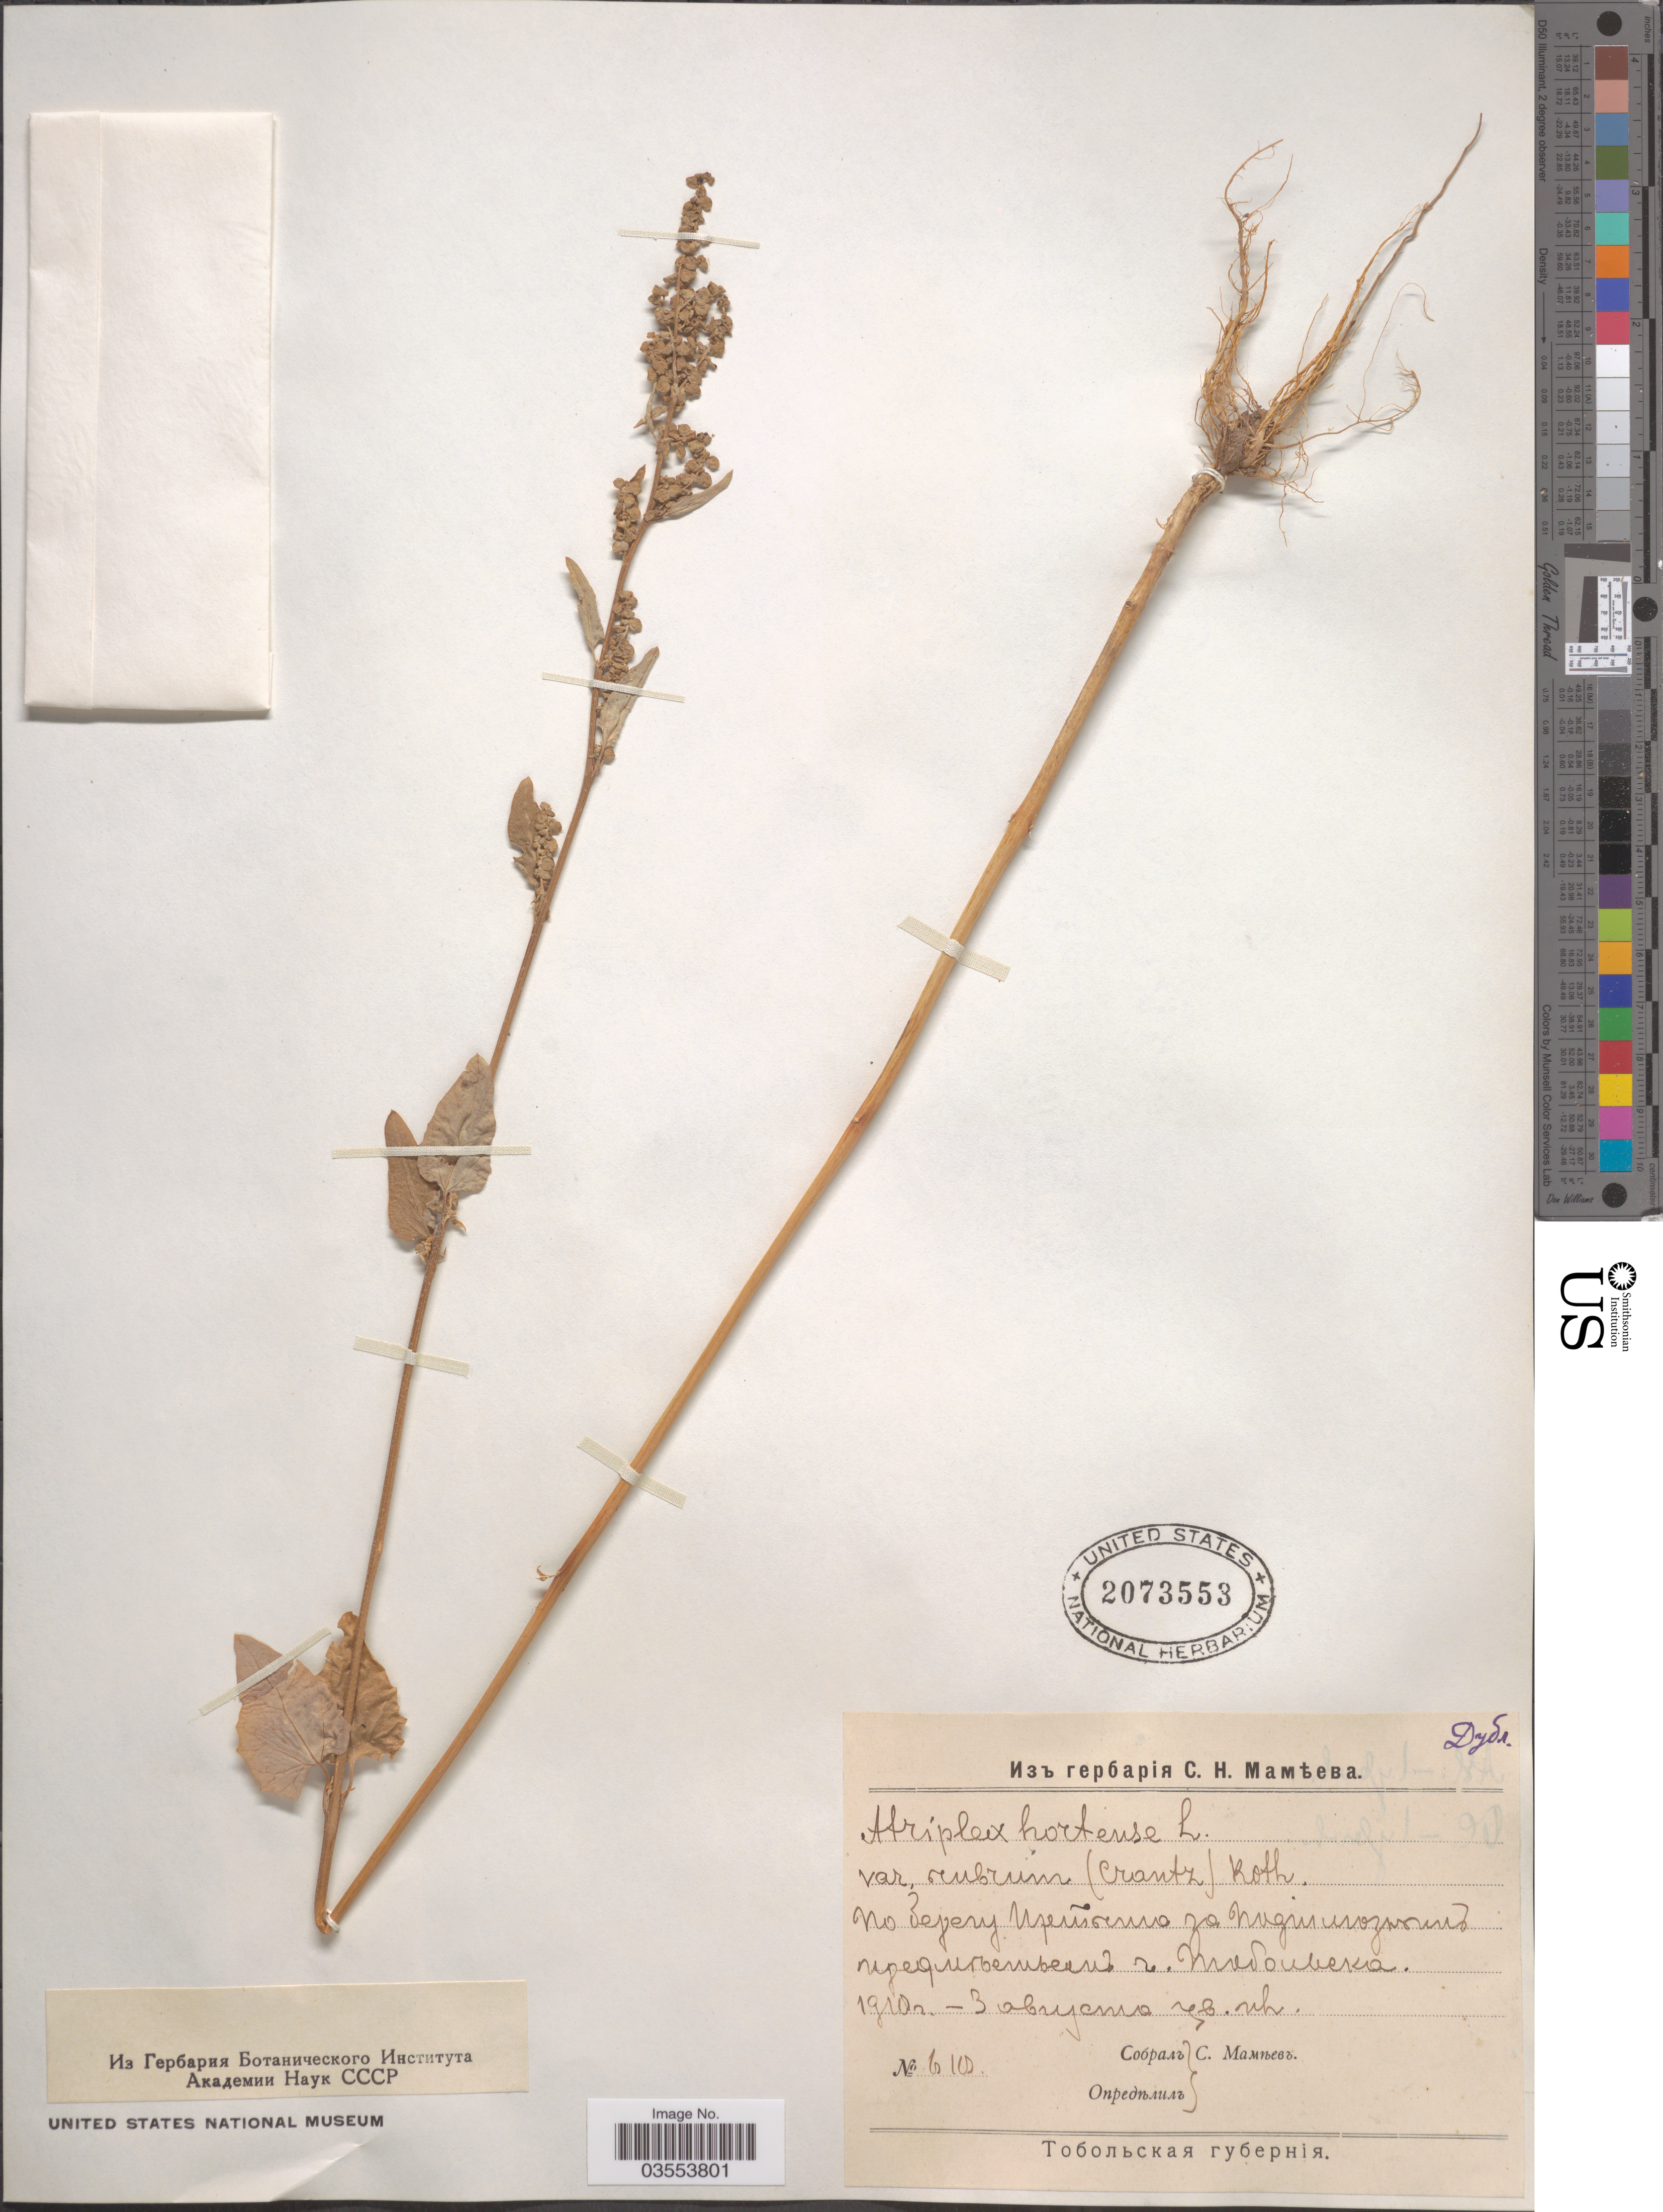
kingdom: Plantae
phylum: Tracheophyta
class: Magnoliopsida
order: Caryophyllales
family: Amaranthaceae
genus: Atriplex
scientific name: Atriplex hortensis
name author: L.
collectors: S. Mameev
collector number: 618*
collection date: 1918-04-03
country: Russian Federation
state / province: Tyumen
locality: Vicinity of Tobolsk.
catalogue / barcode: US 2073553